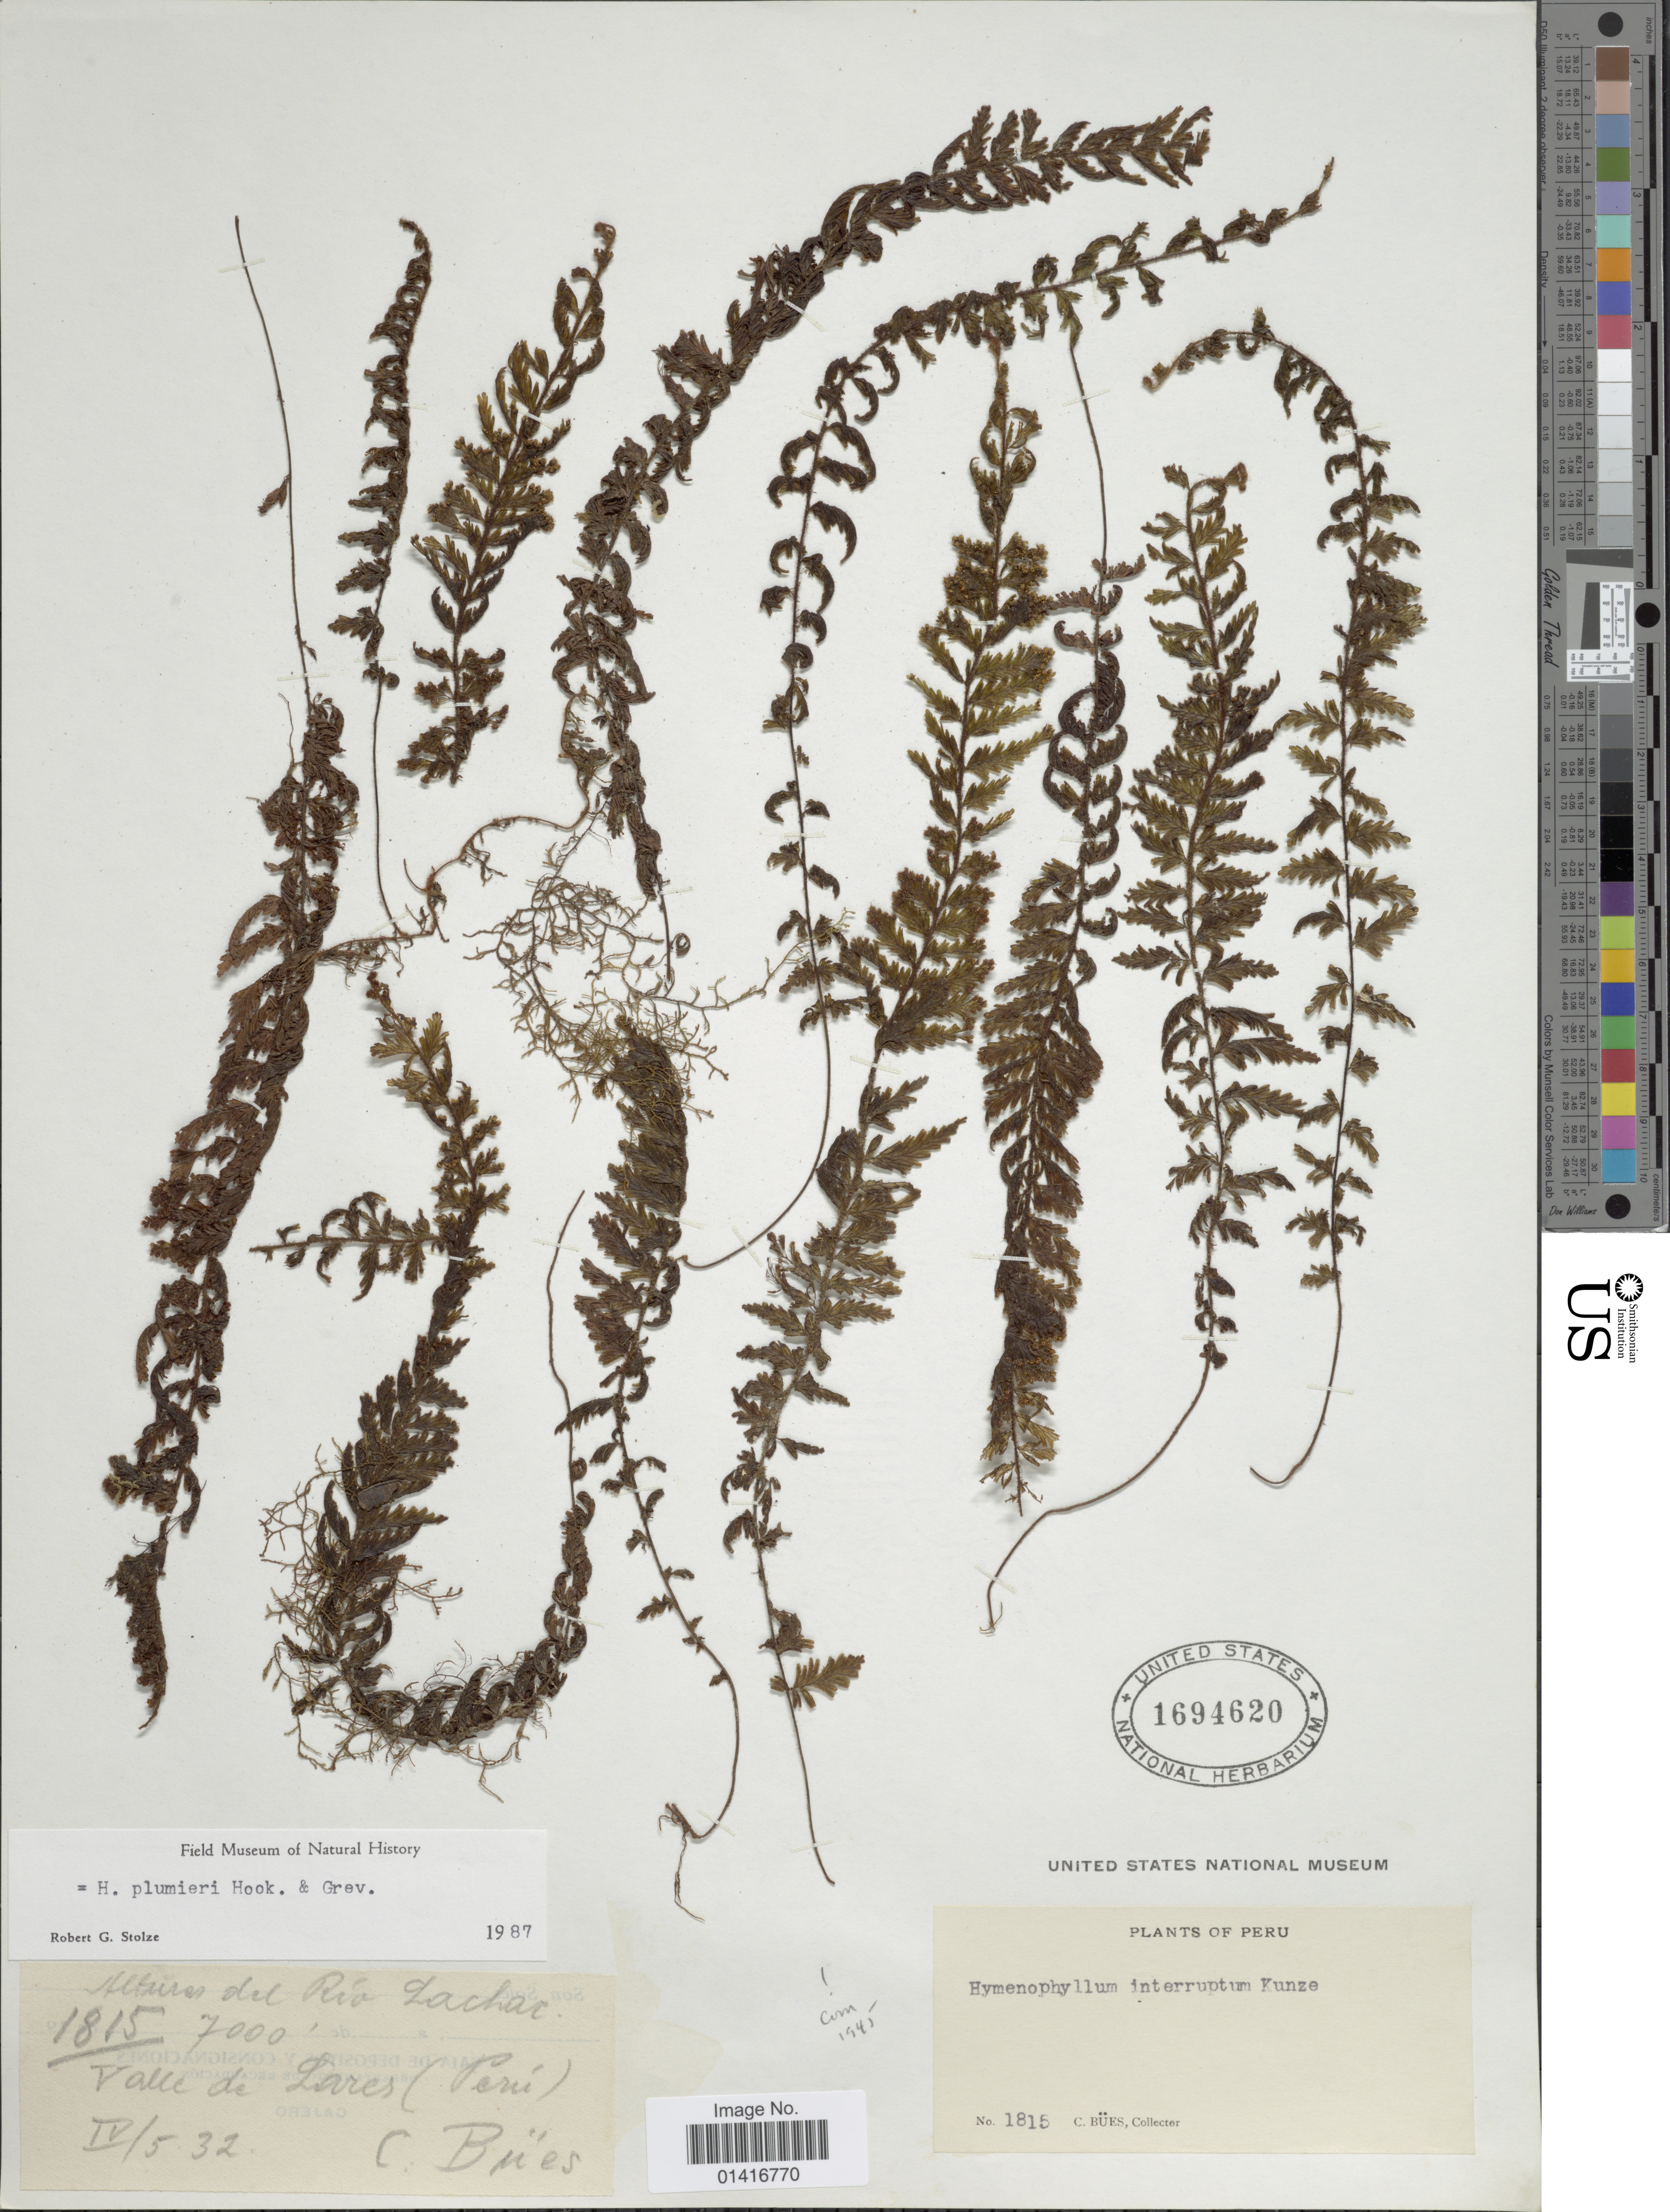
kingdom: Plantae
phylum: Tracheophyta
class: Polypodiopsida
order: Hymenophyllales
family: Hymenophyllaceae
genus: Hymenophyllum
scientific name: Hymenophyllum plumieri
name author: Hook. & Grev.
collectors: C. Bues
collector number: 1815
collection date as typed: Transcribed d/m/y: 5/4/32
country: Peru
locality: Altura del Río Lachar. Valle de Lares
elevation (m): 2134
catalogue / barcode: US 1694620